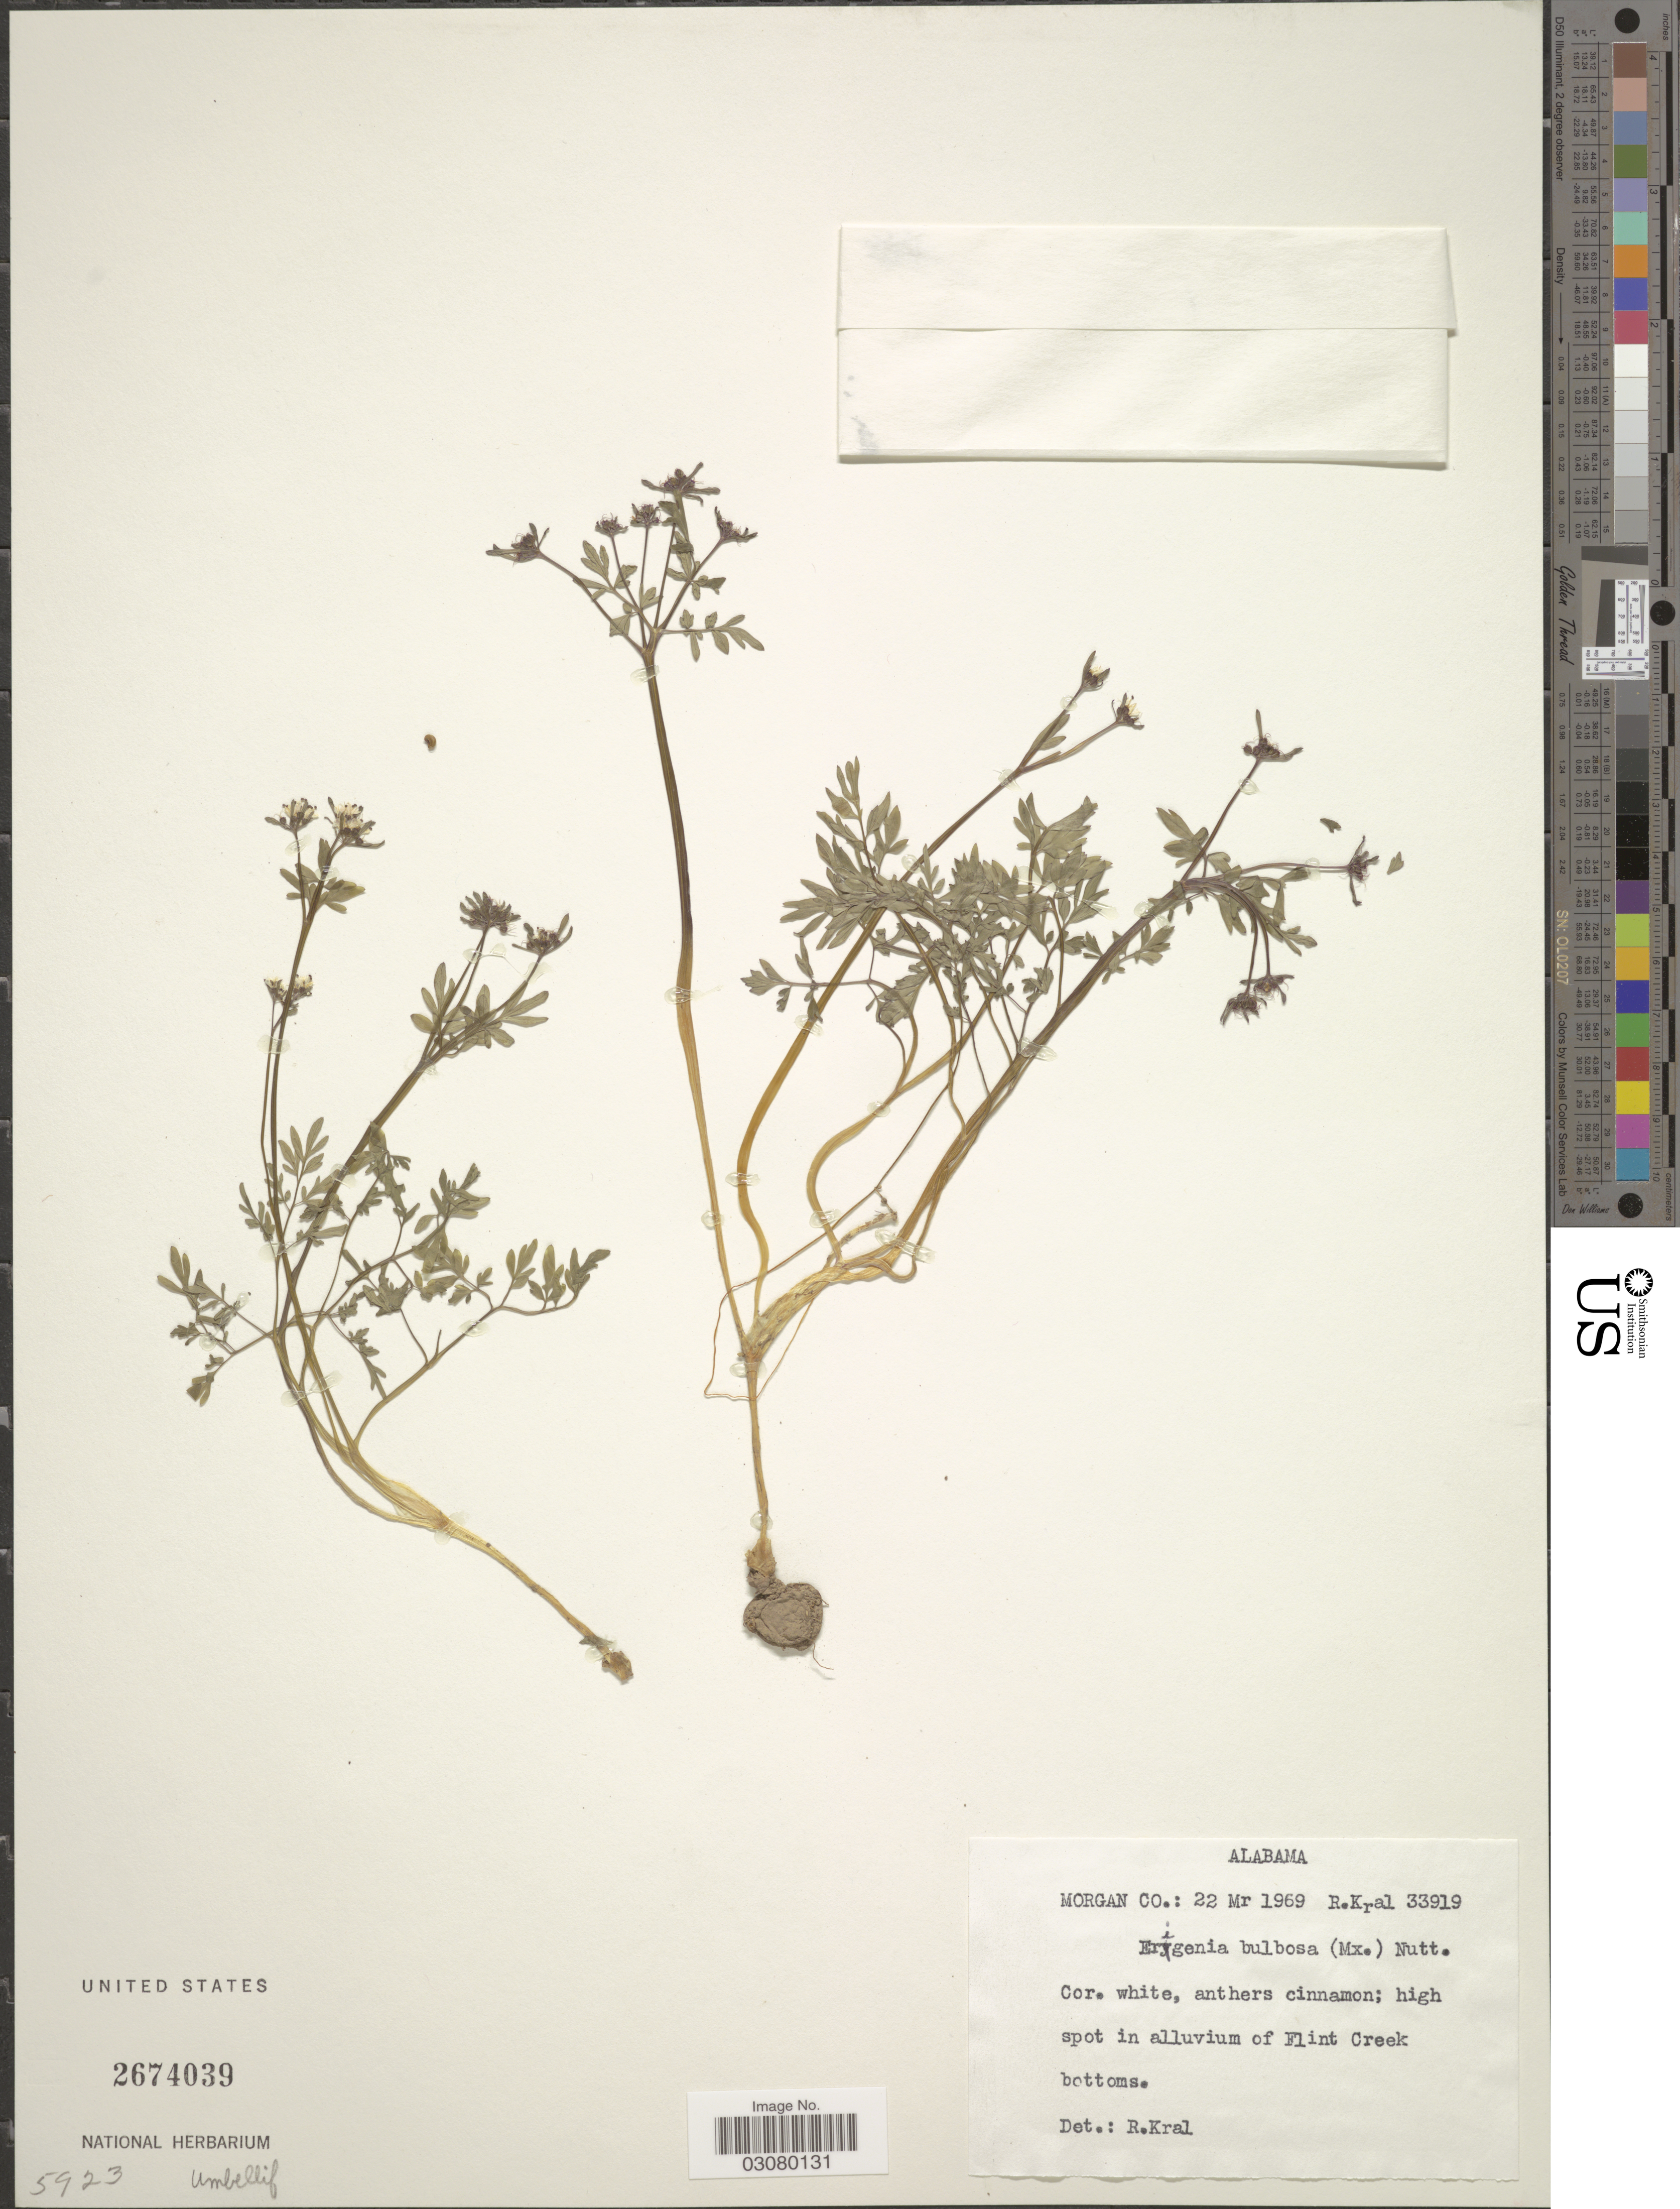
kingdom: Plantae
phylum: Tracheophyta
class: Magnoliopsida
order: Apiales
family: Apiaceae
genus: Erigenia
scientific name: Erigenia bulbosa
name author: (Michx.) Nutt.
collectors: R. Kral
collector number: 33919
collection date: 1969-03-22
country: United States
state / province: Alabama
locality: Morgan Co. Flint Creek bottoms.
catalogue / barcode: US 2674039